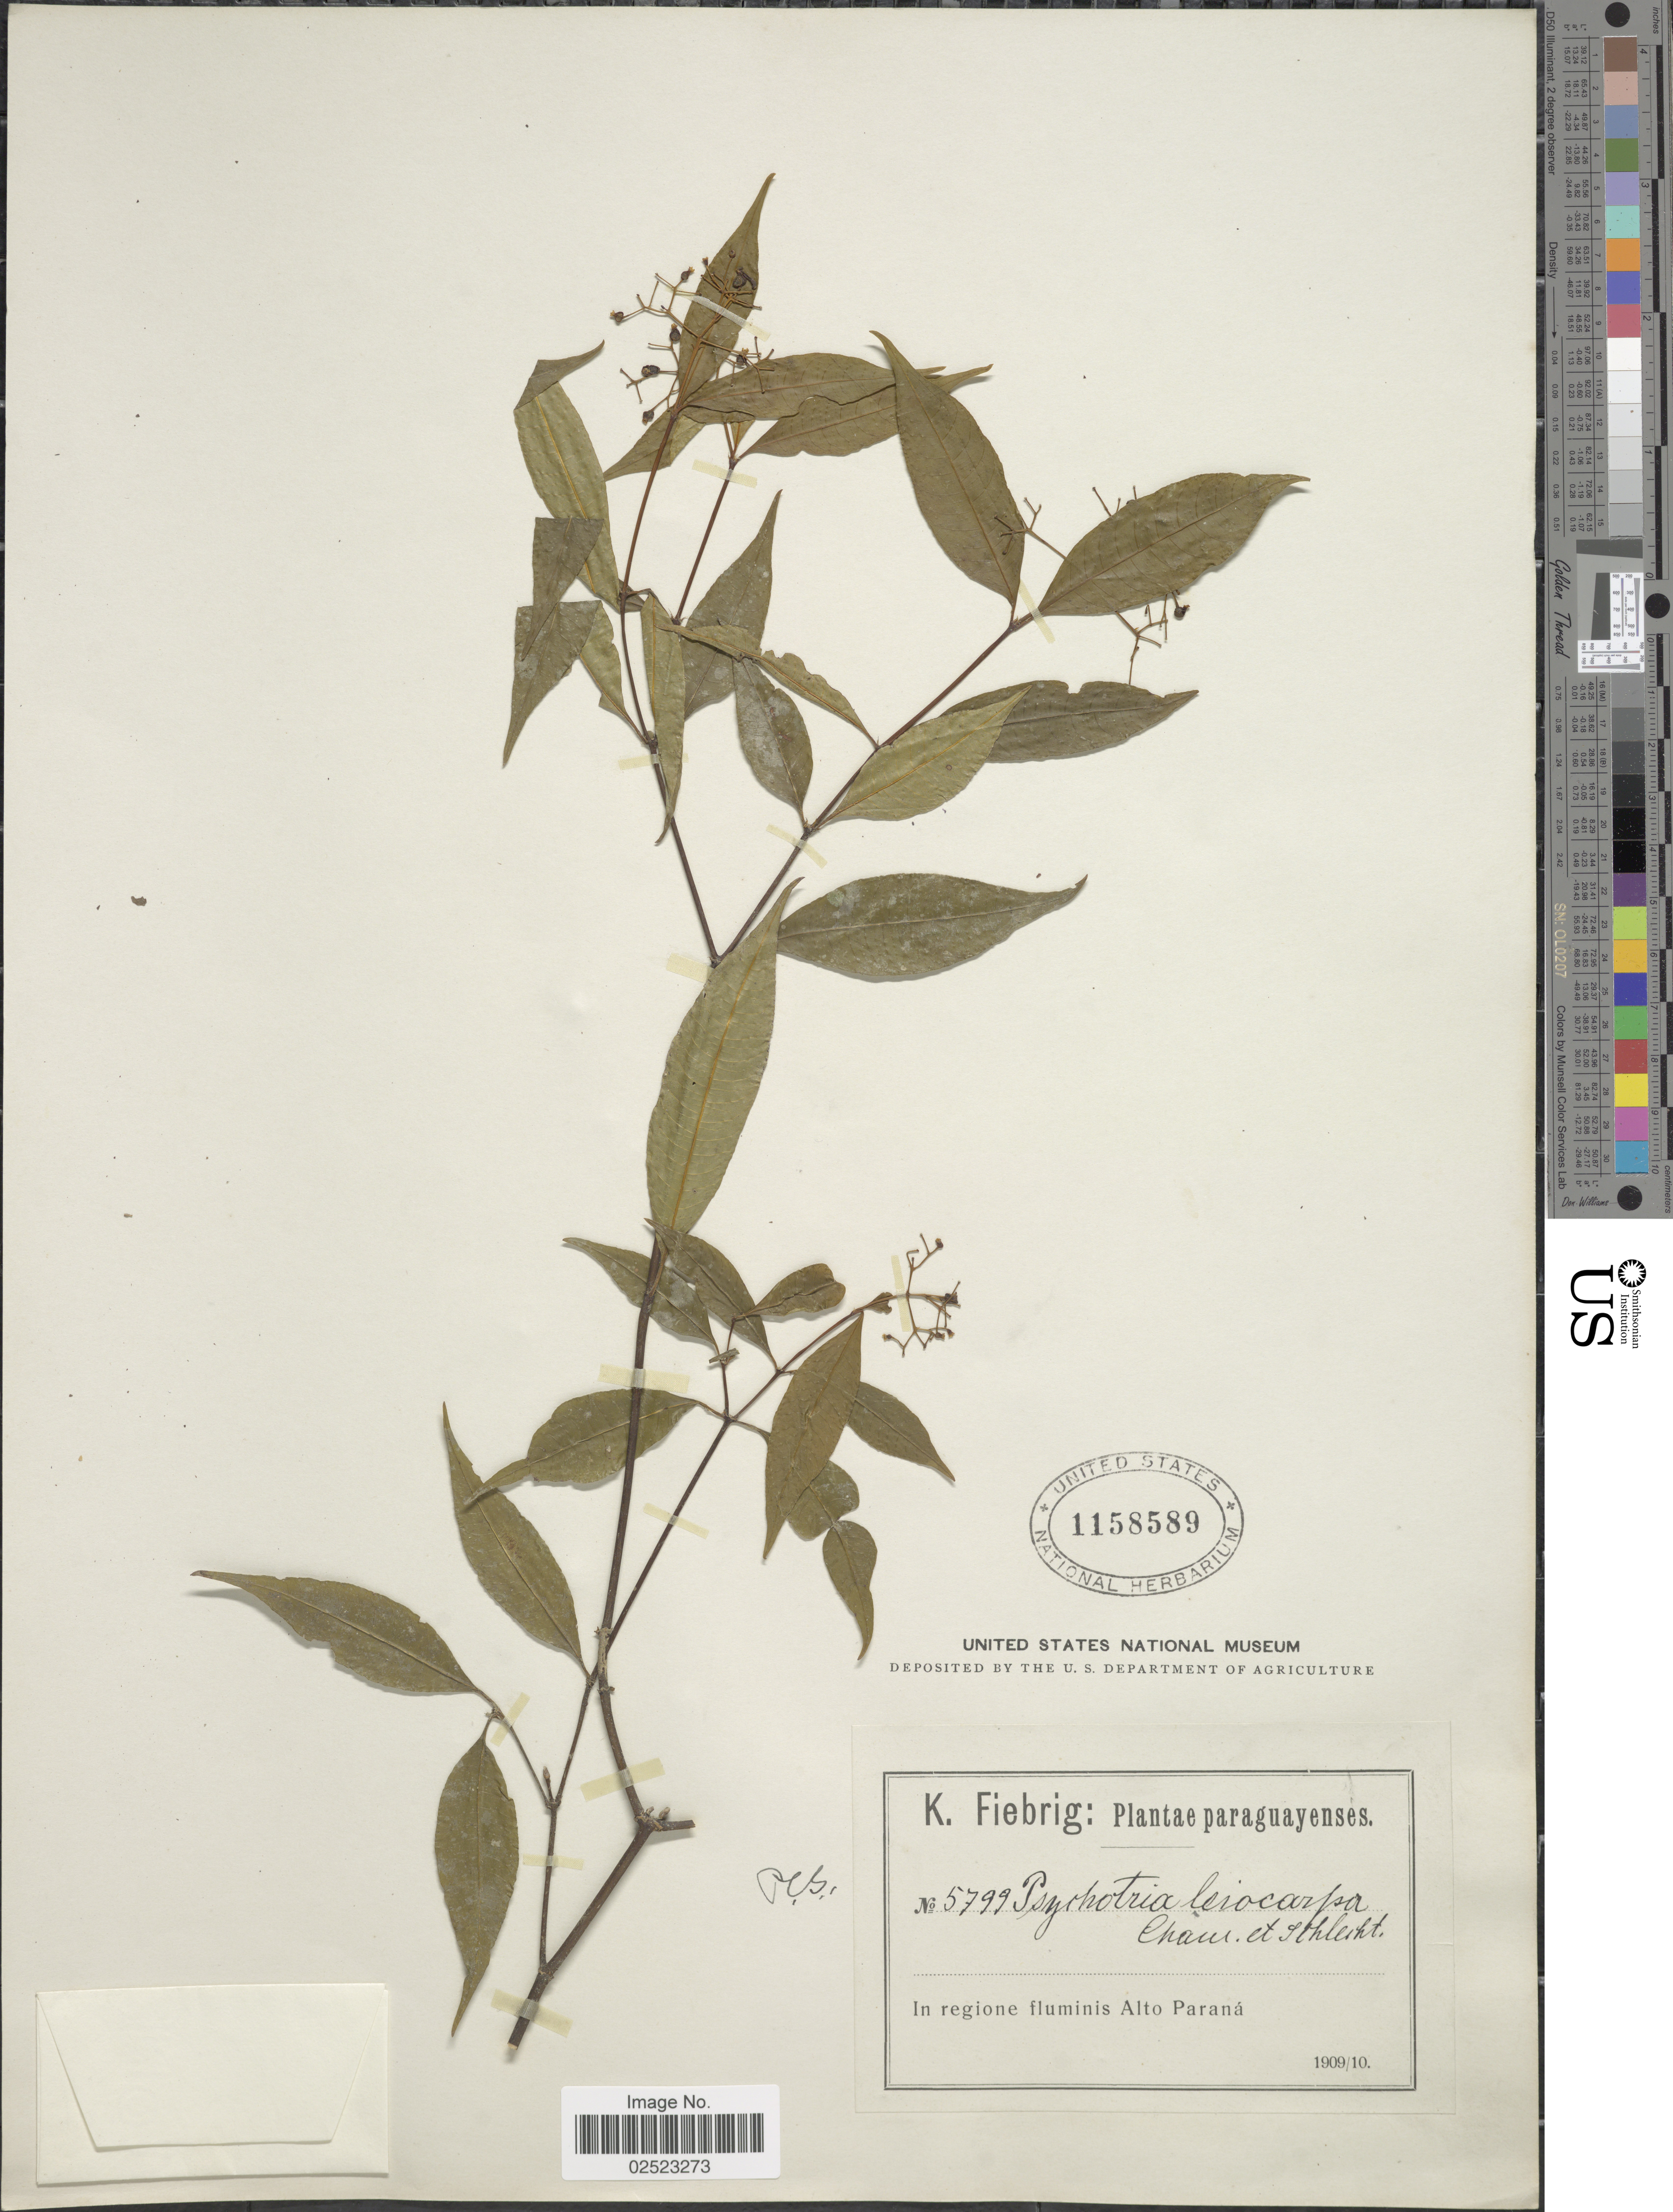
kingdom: Plantae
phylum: Tracheophyta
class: Magnoliopsida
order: Gentianales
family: Rubiaceae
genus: Psychotria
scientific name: Psychotria leiocarpa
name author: Cham. & Schltdl.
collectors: K. Fiebrig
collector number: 5799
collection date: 1909/1910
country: Paraguay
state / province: Alto Parana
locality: In regione fluminis Alto Paraná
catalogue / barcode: US 1158589